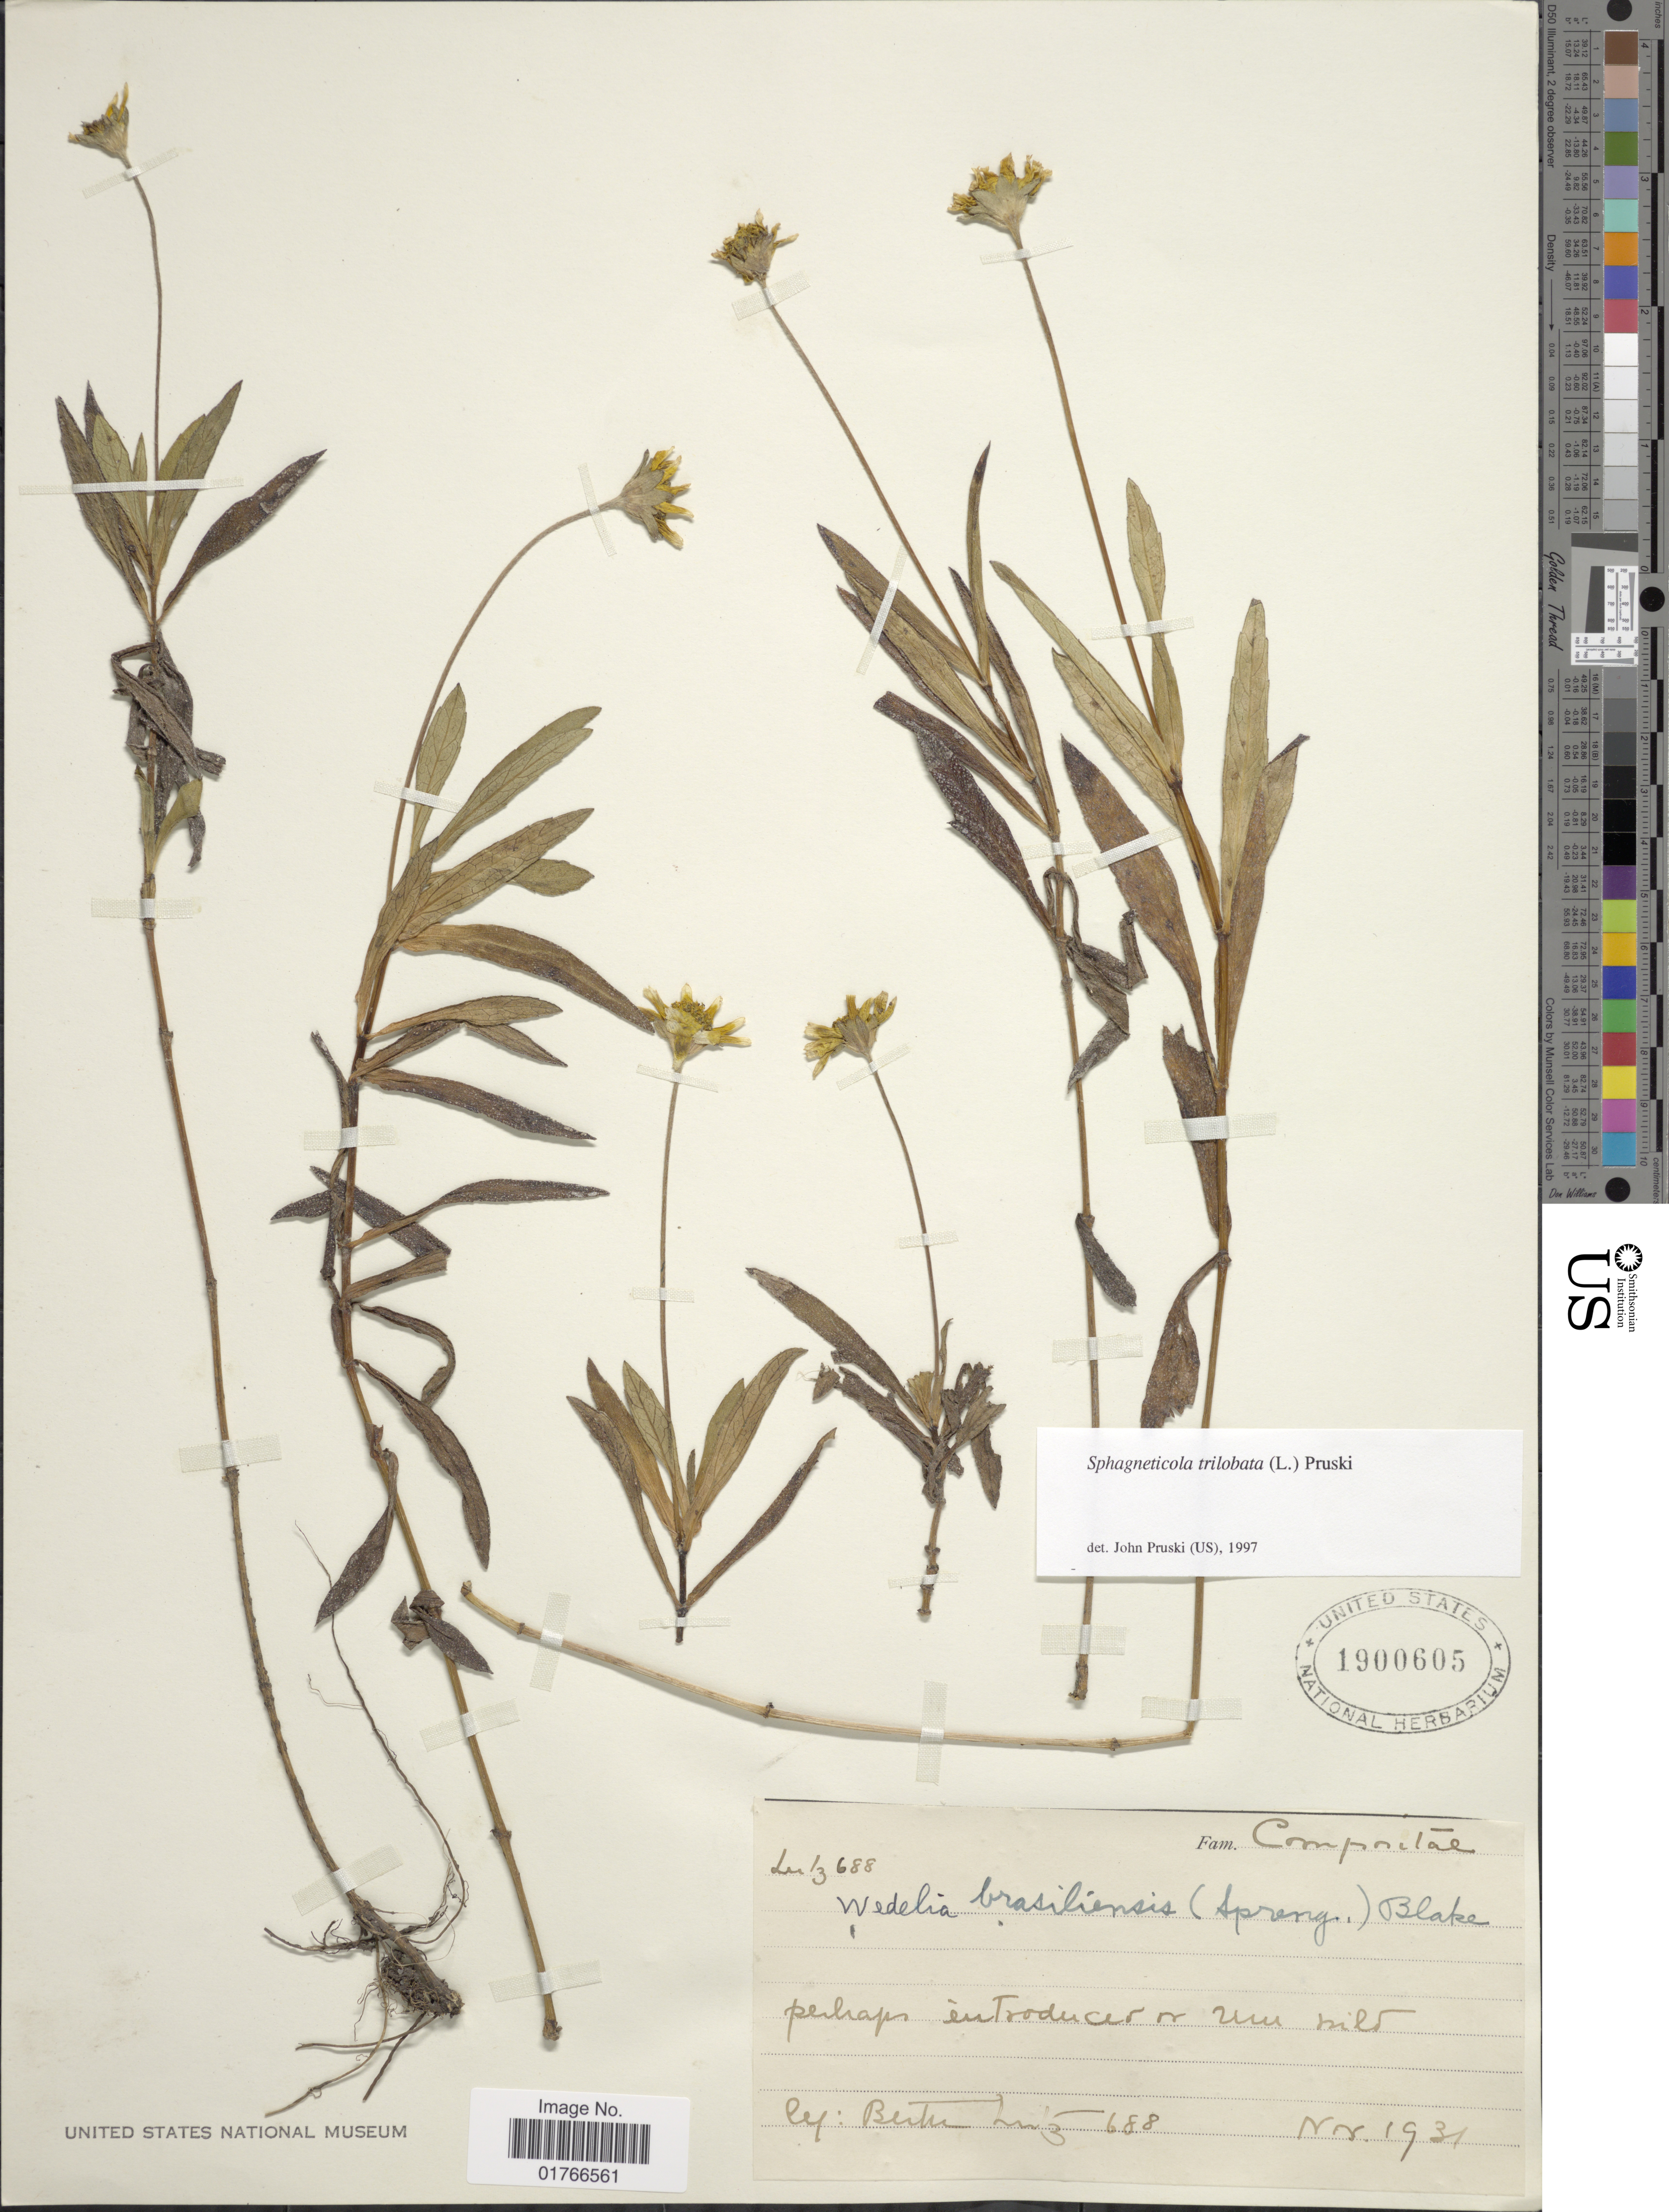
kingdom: Plantae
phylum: Tracheophyta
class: Magnoliopsida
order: Asterales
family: Asteraceae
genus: Sphagneticola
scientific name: Sphagneticola trilobata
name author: (L.) Pruski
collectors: B. Luiz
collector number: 688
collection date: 1931-11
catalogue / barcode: US 1900605